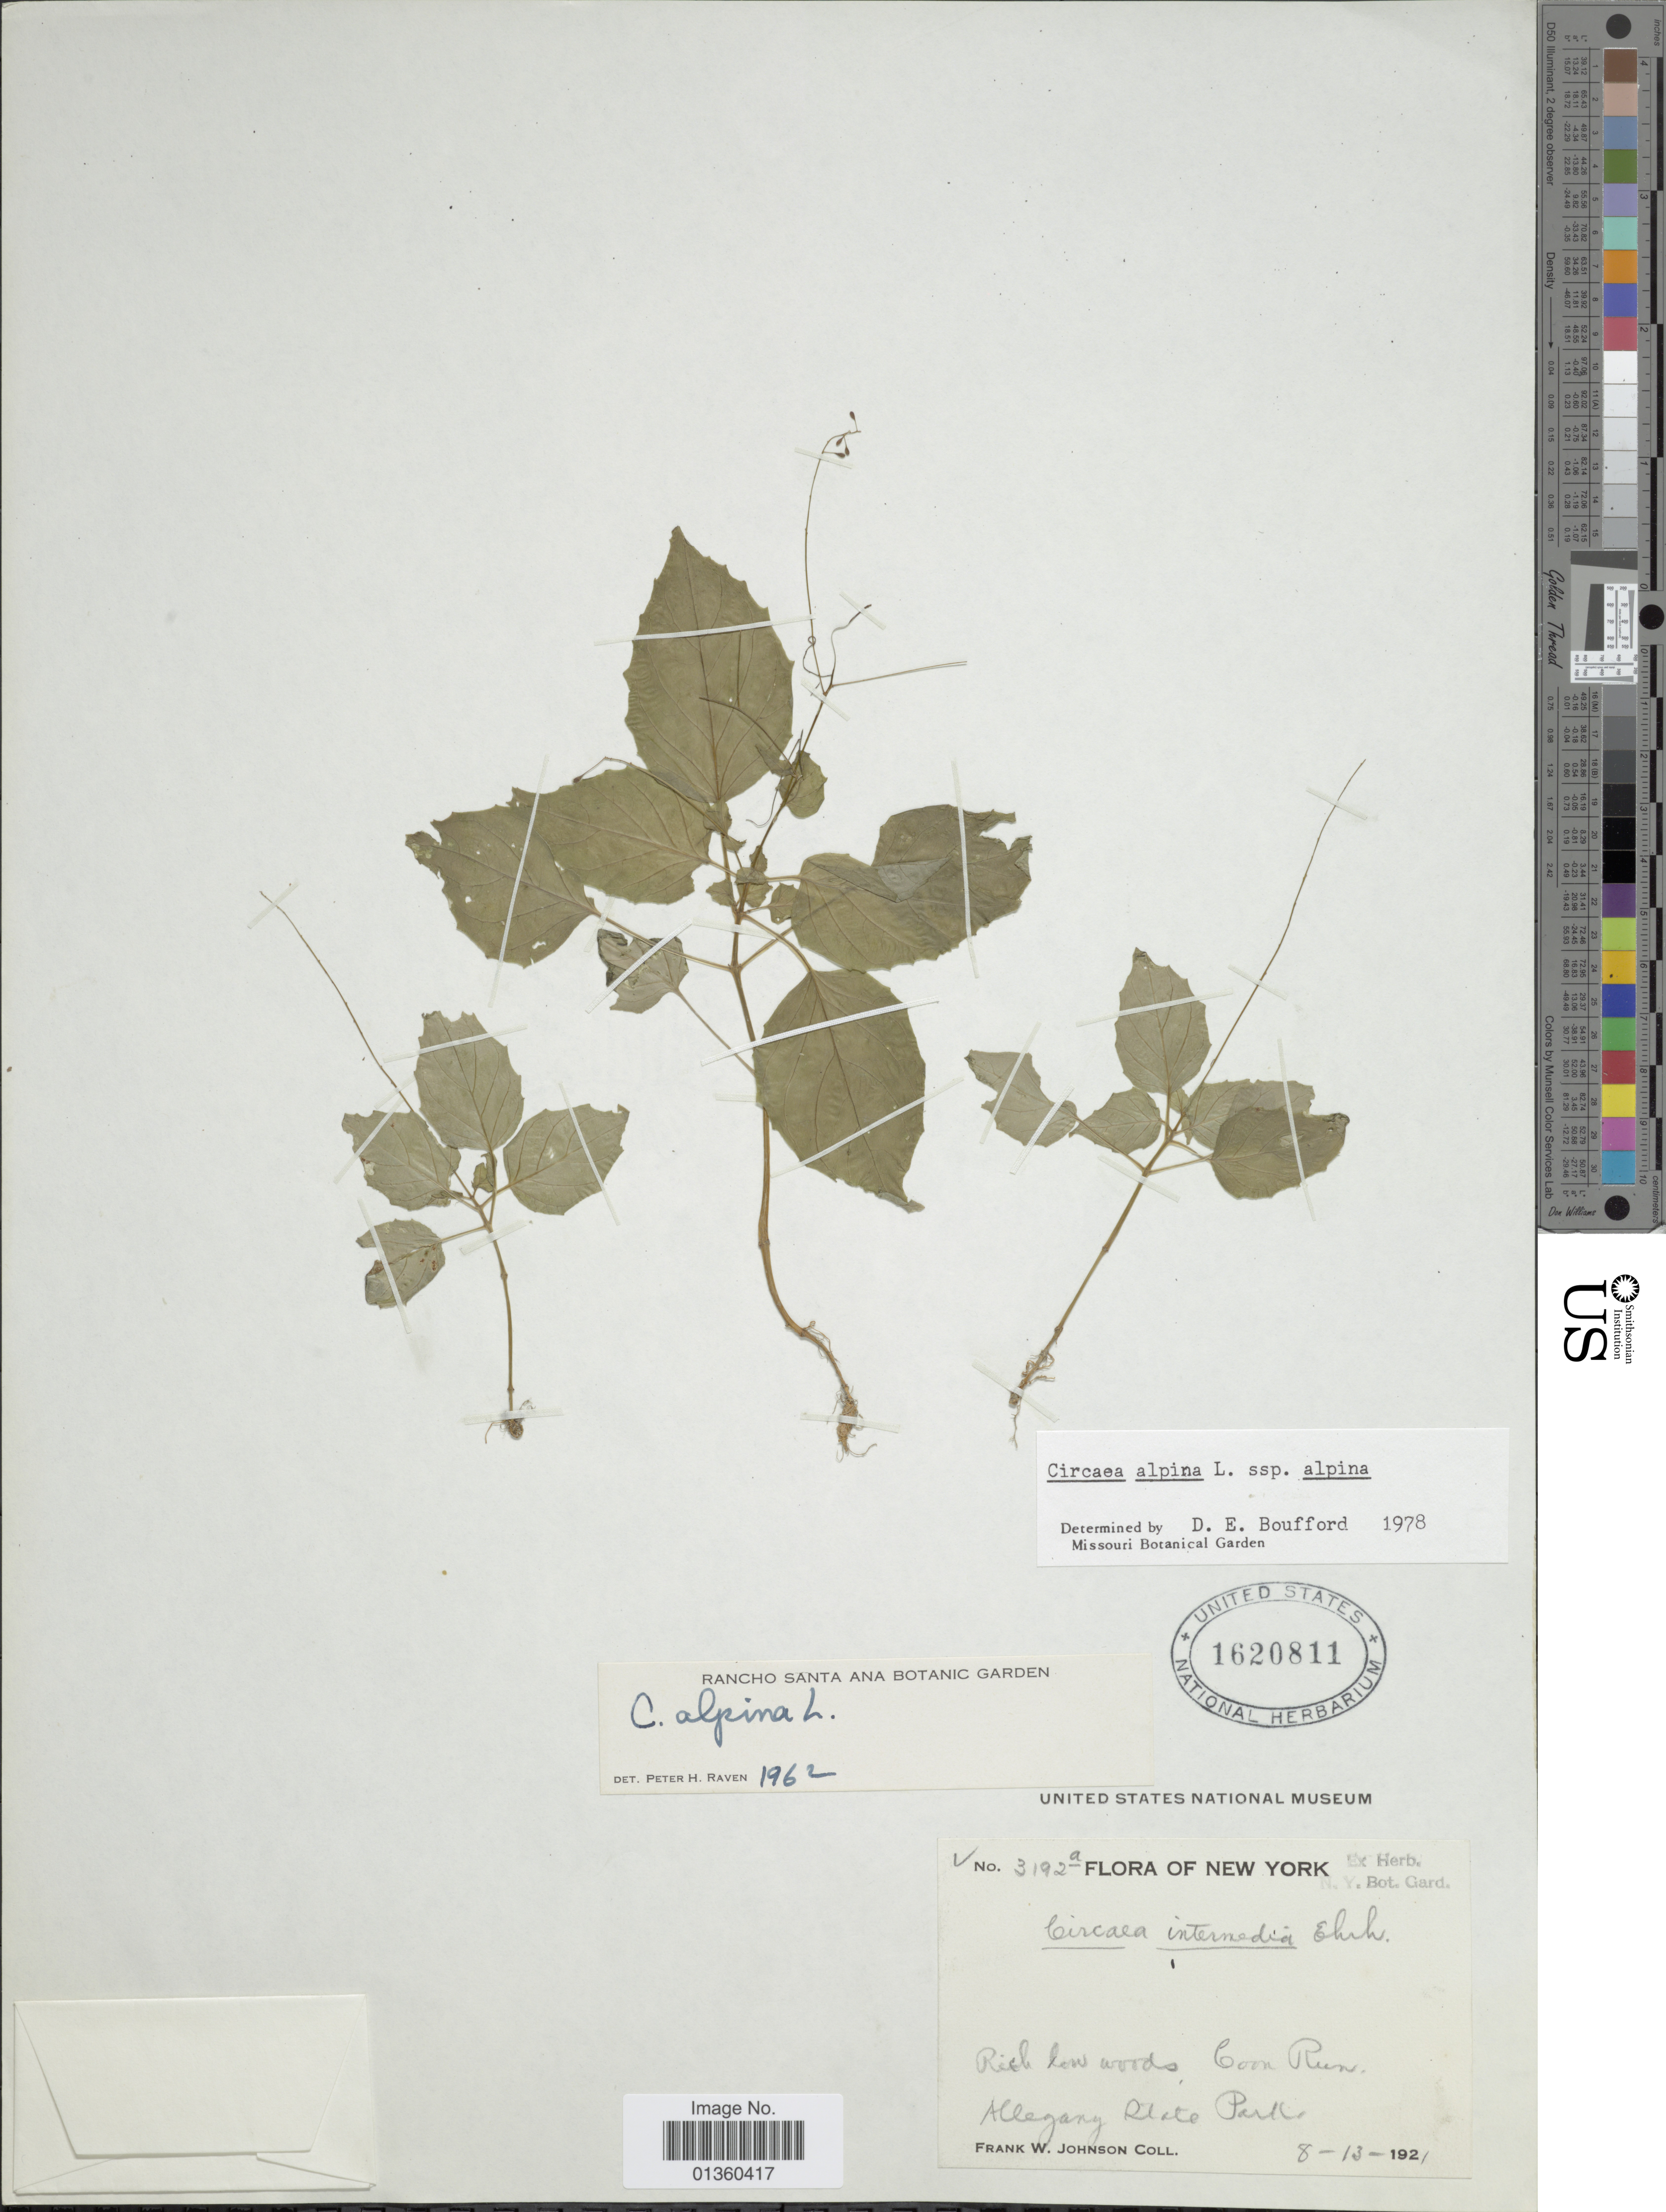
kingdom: Plantae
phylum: Tracheophyta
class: Magnoliopsida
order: Myrtales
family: Onagraceae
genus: Circaea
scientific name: Circaea alpina subsp. alpina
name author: L.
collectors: F. W. Johnson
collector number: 3192a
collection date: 1921-08-13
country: United States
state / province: New York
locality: Allegang State Park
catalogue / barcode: US 1620811